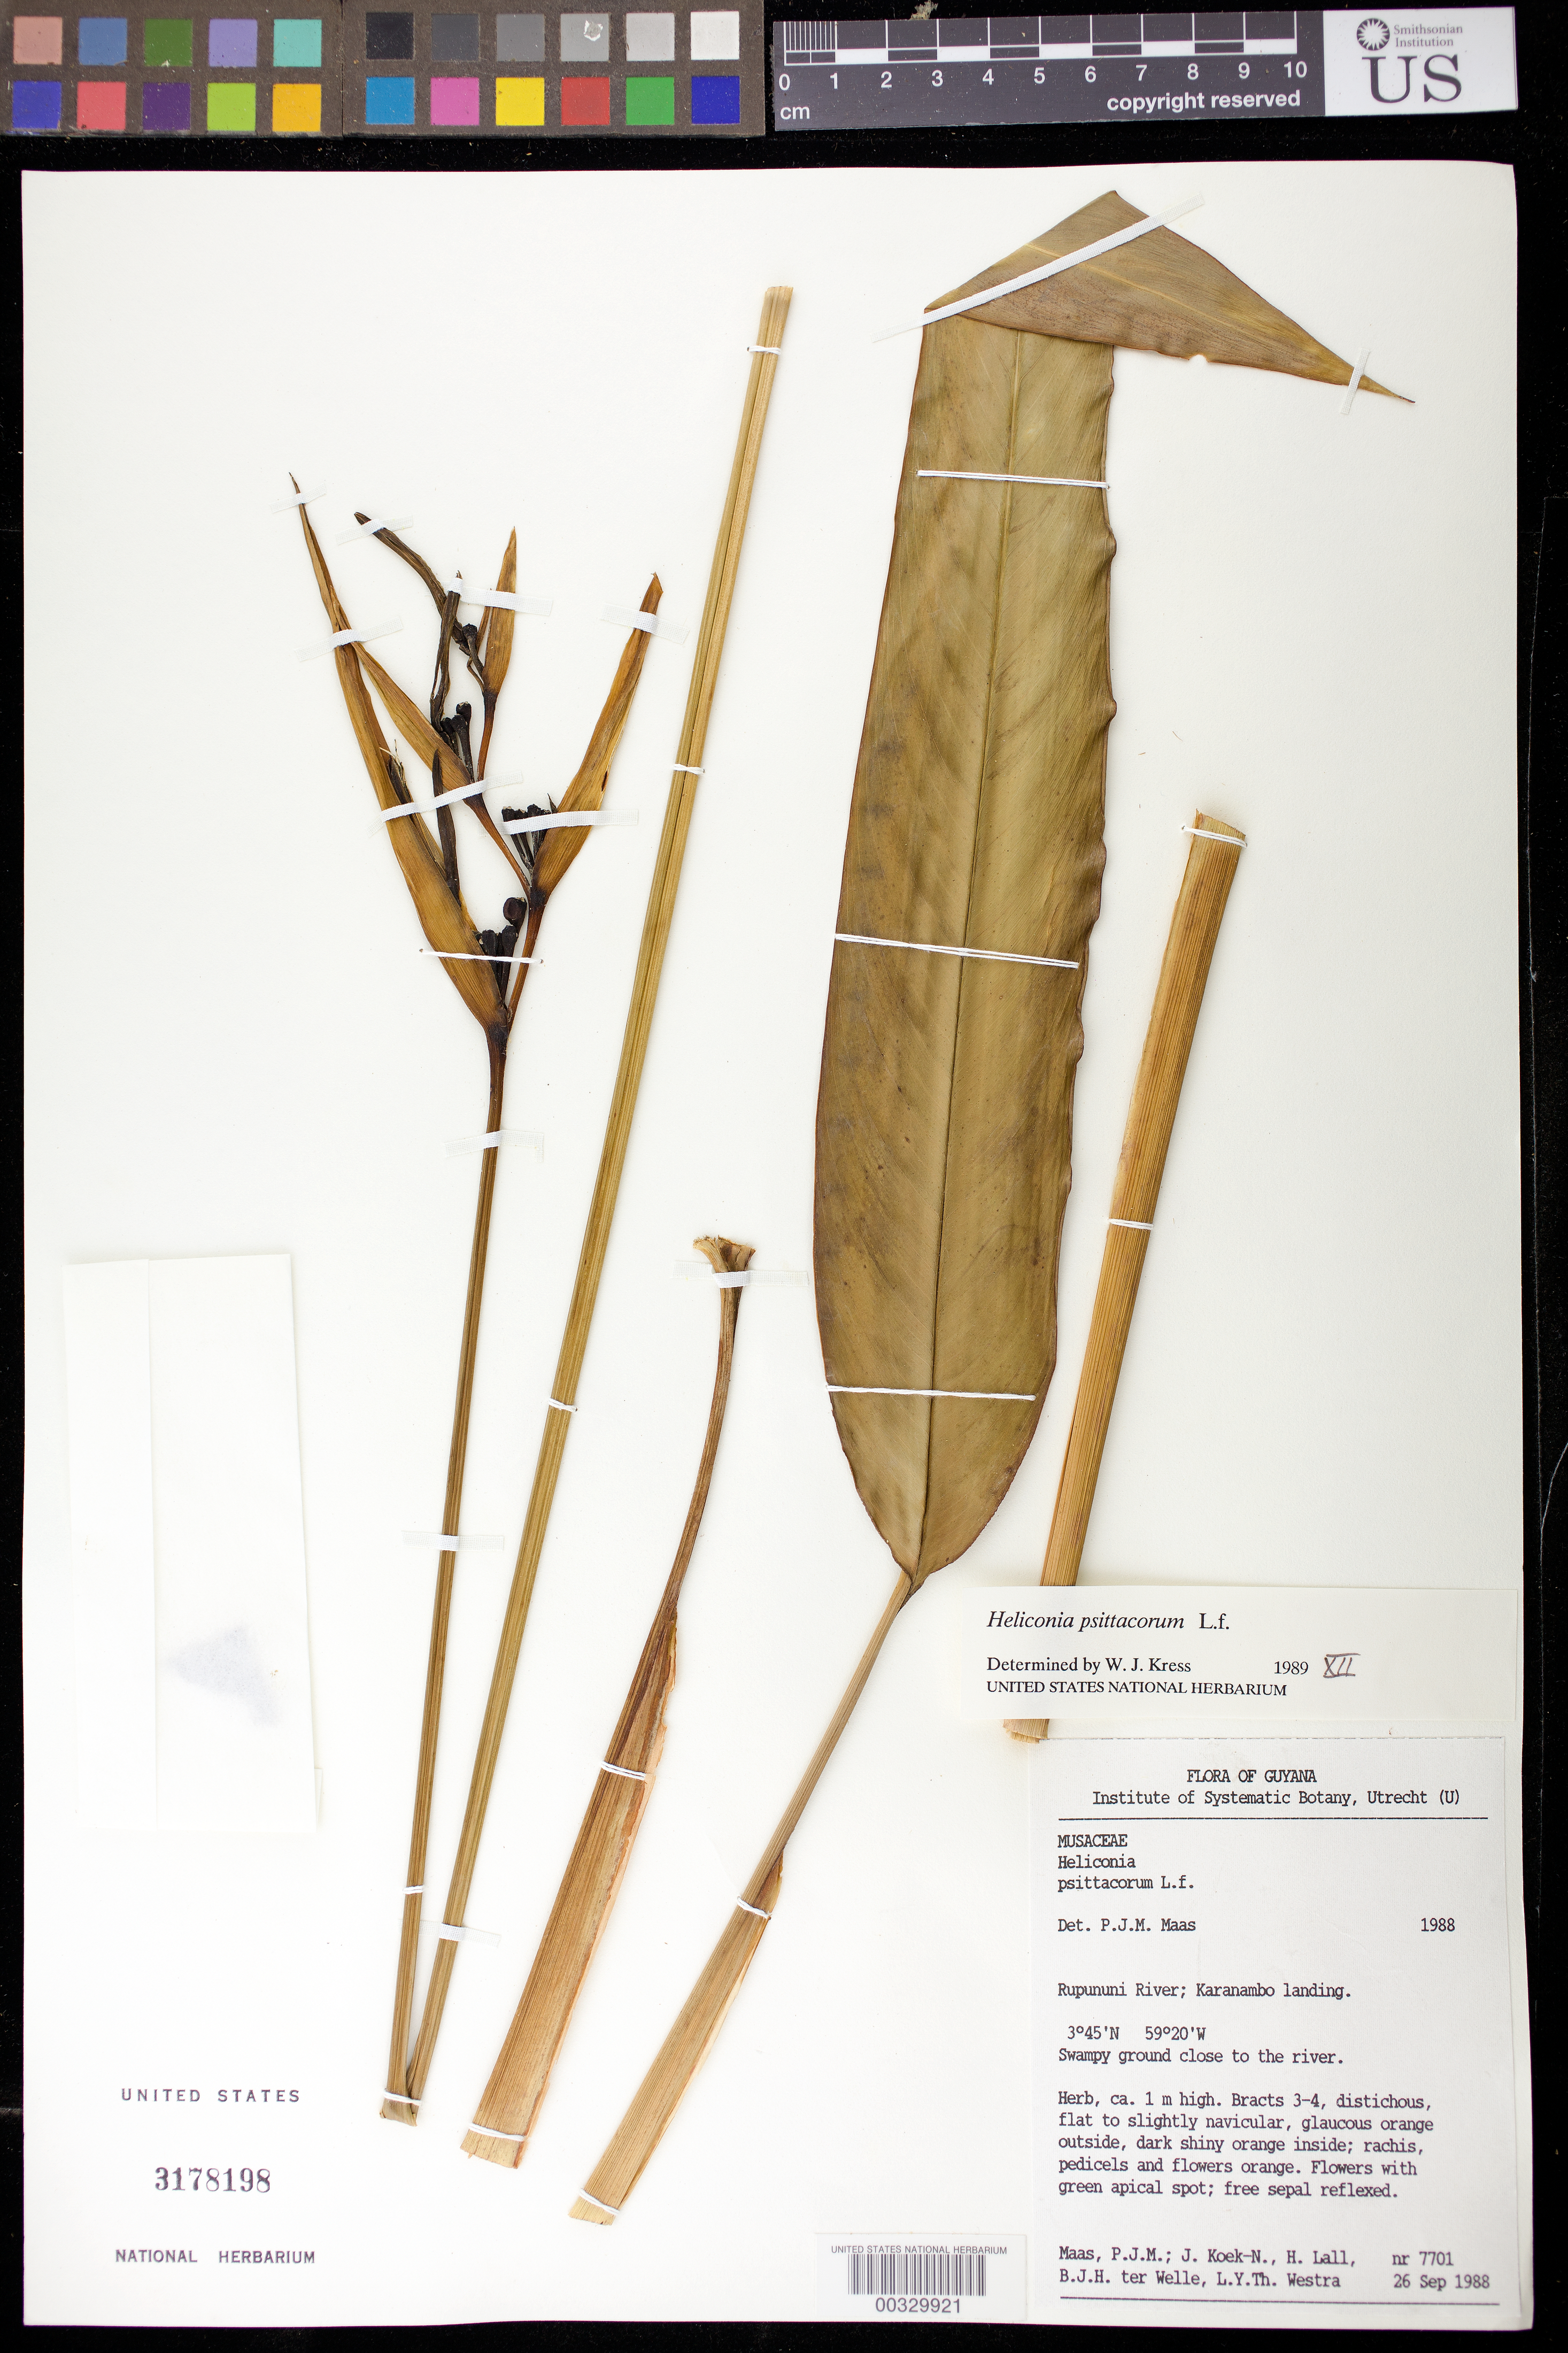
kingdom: Plantae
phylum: Tracheophyta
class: Liliopsida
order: Zingiberales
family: Heliconiaceae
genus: Heliconia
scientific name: Heliconia psittacorum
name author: L. f.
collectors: P. Maas, J. Koek-Noorman, H. Lall, B. Welle & L. Y. T. Westra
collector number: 7701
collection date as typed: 26 Sep 1988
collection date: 1988-09-26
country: Guyana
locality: Rupununi river, karanambo landing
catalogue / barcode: US 3178198